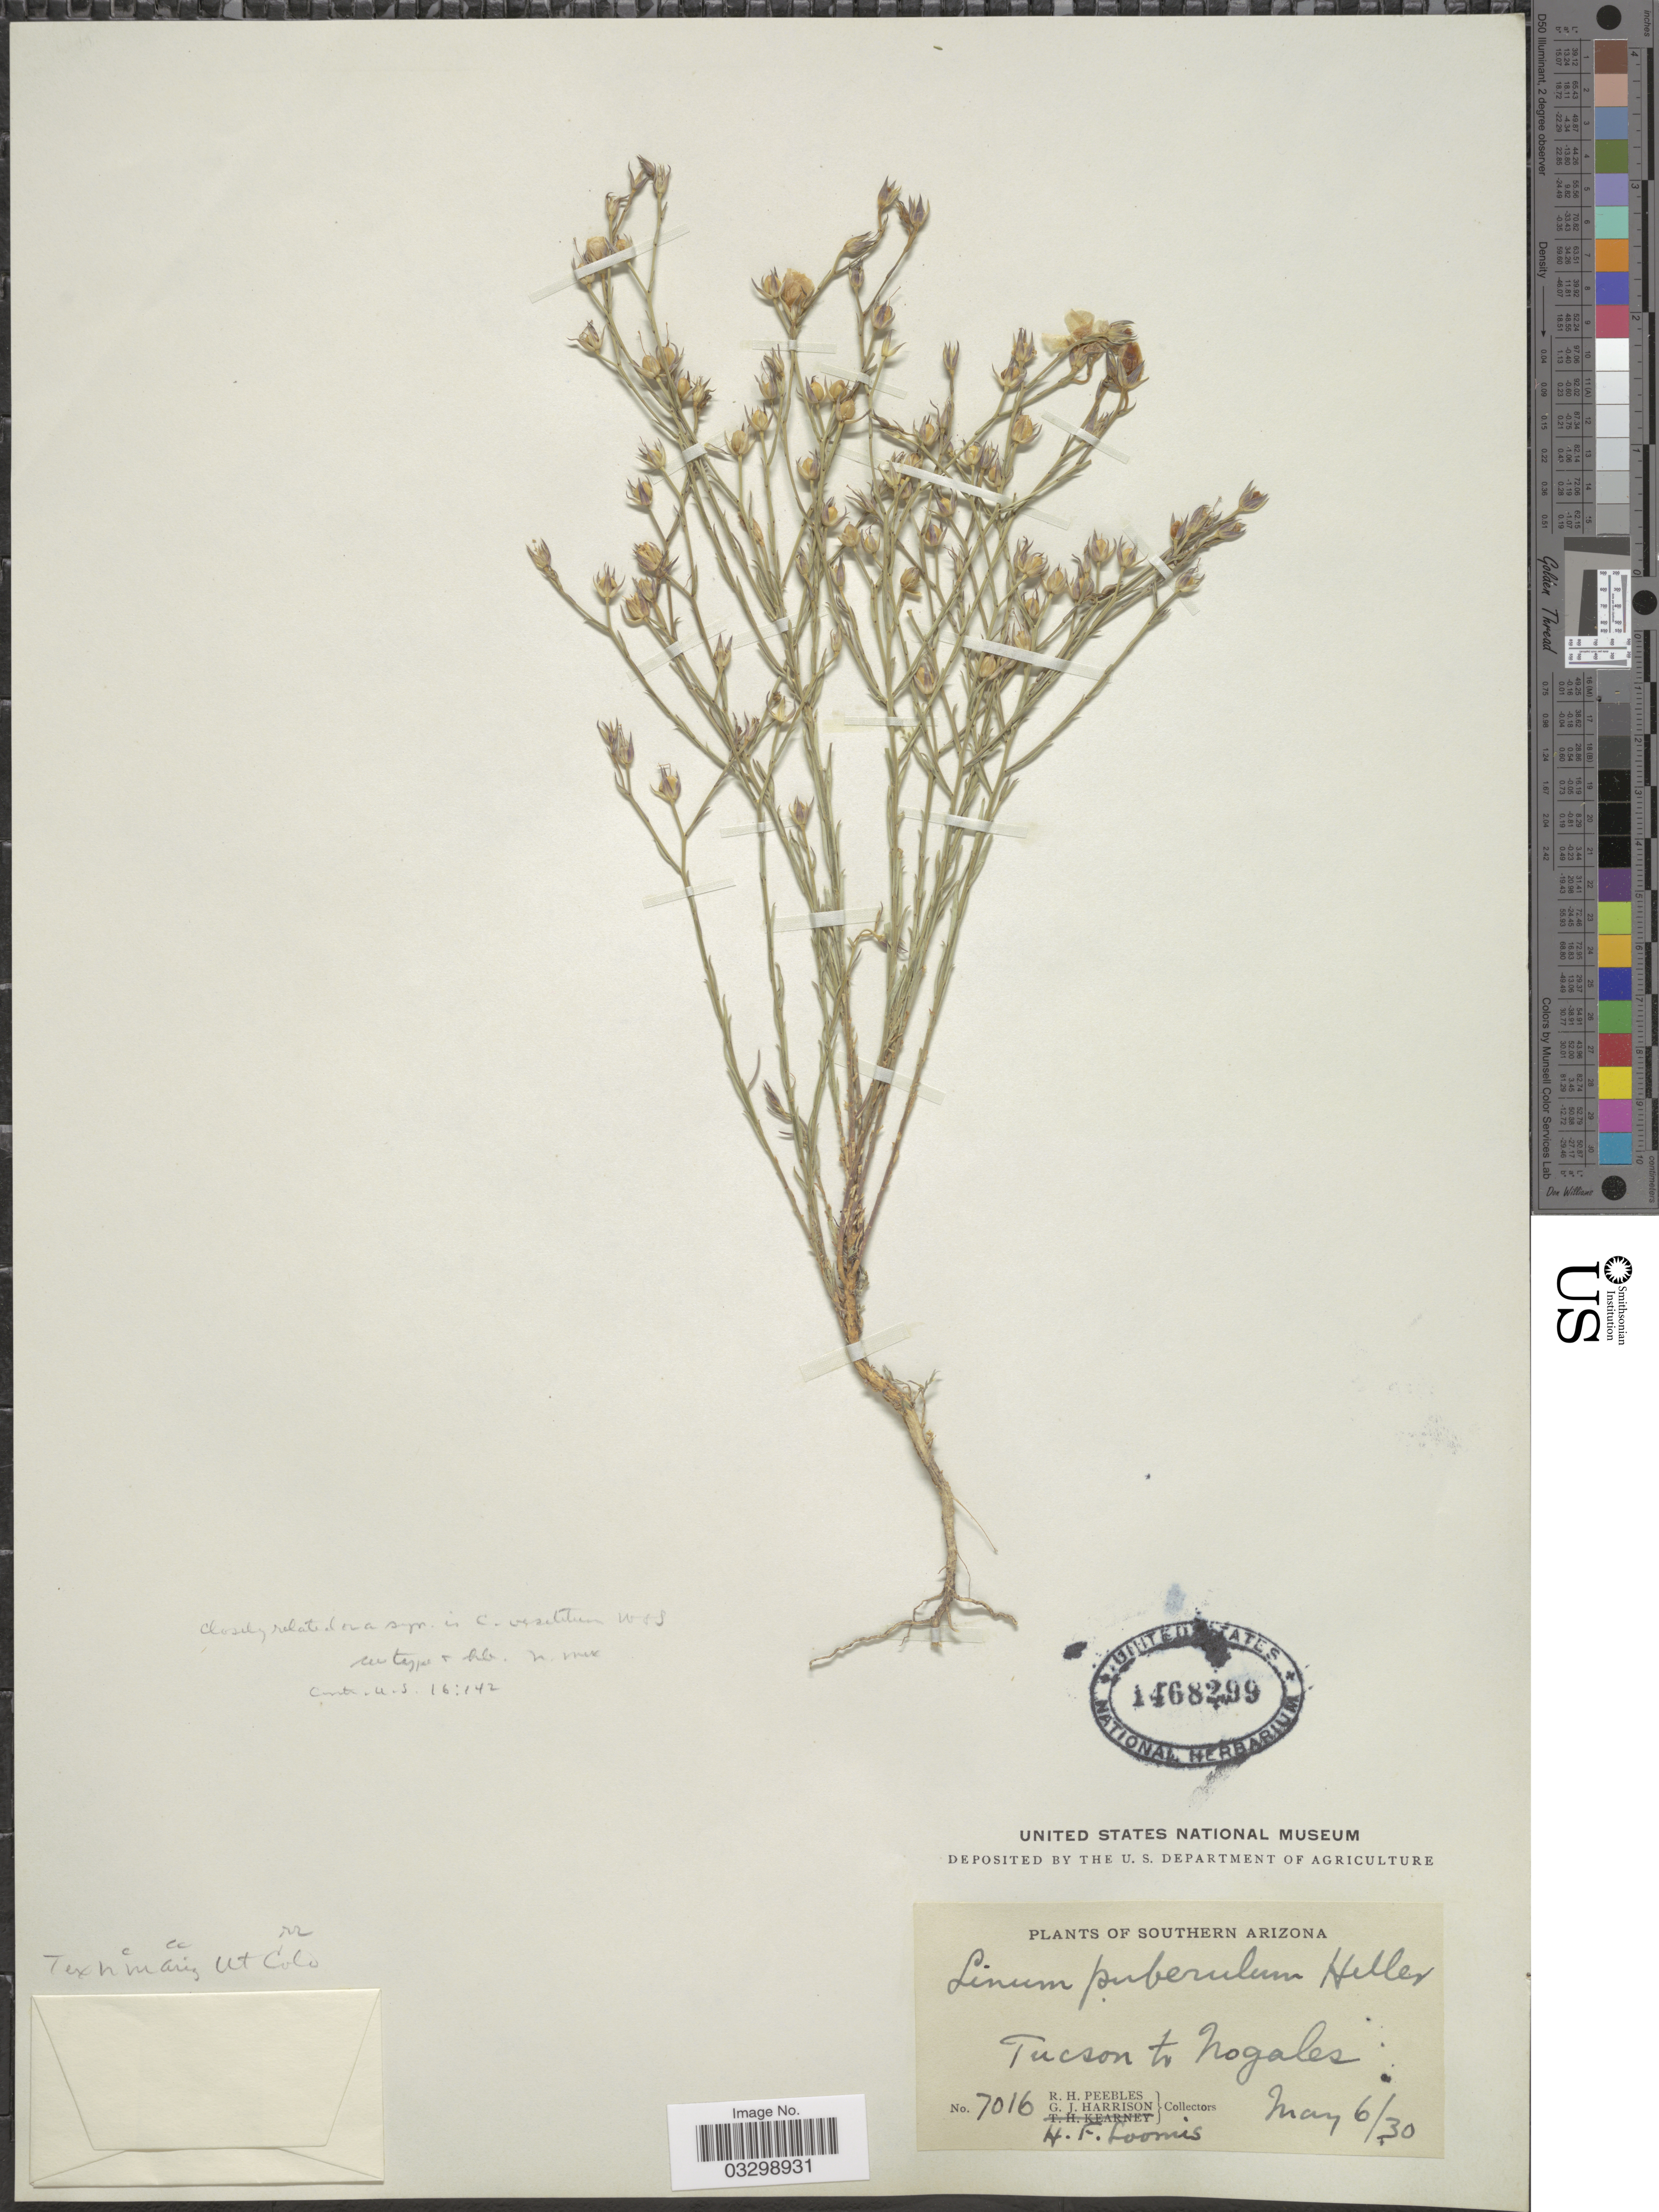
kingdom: Plantae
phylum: Tracheophyta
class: Magnoliopsida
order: Malpighiales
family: Linaceae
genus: Linum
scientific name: Linum puberulum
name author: (Engelm.) A. Heller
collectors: R. H. Peebles, G. J. Harrison & H. F. Loomis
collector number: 7016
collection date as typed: Transcribed d/m/y: 6/5/30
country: United States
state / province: Arizona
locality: Southern Arizona, Tucson to Nogales.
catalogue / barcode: US 1468299